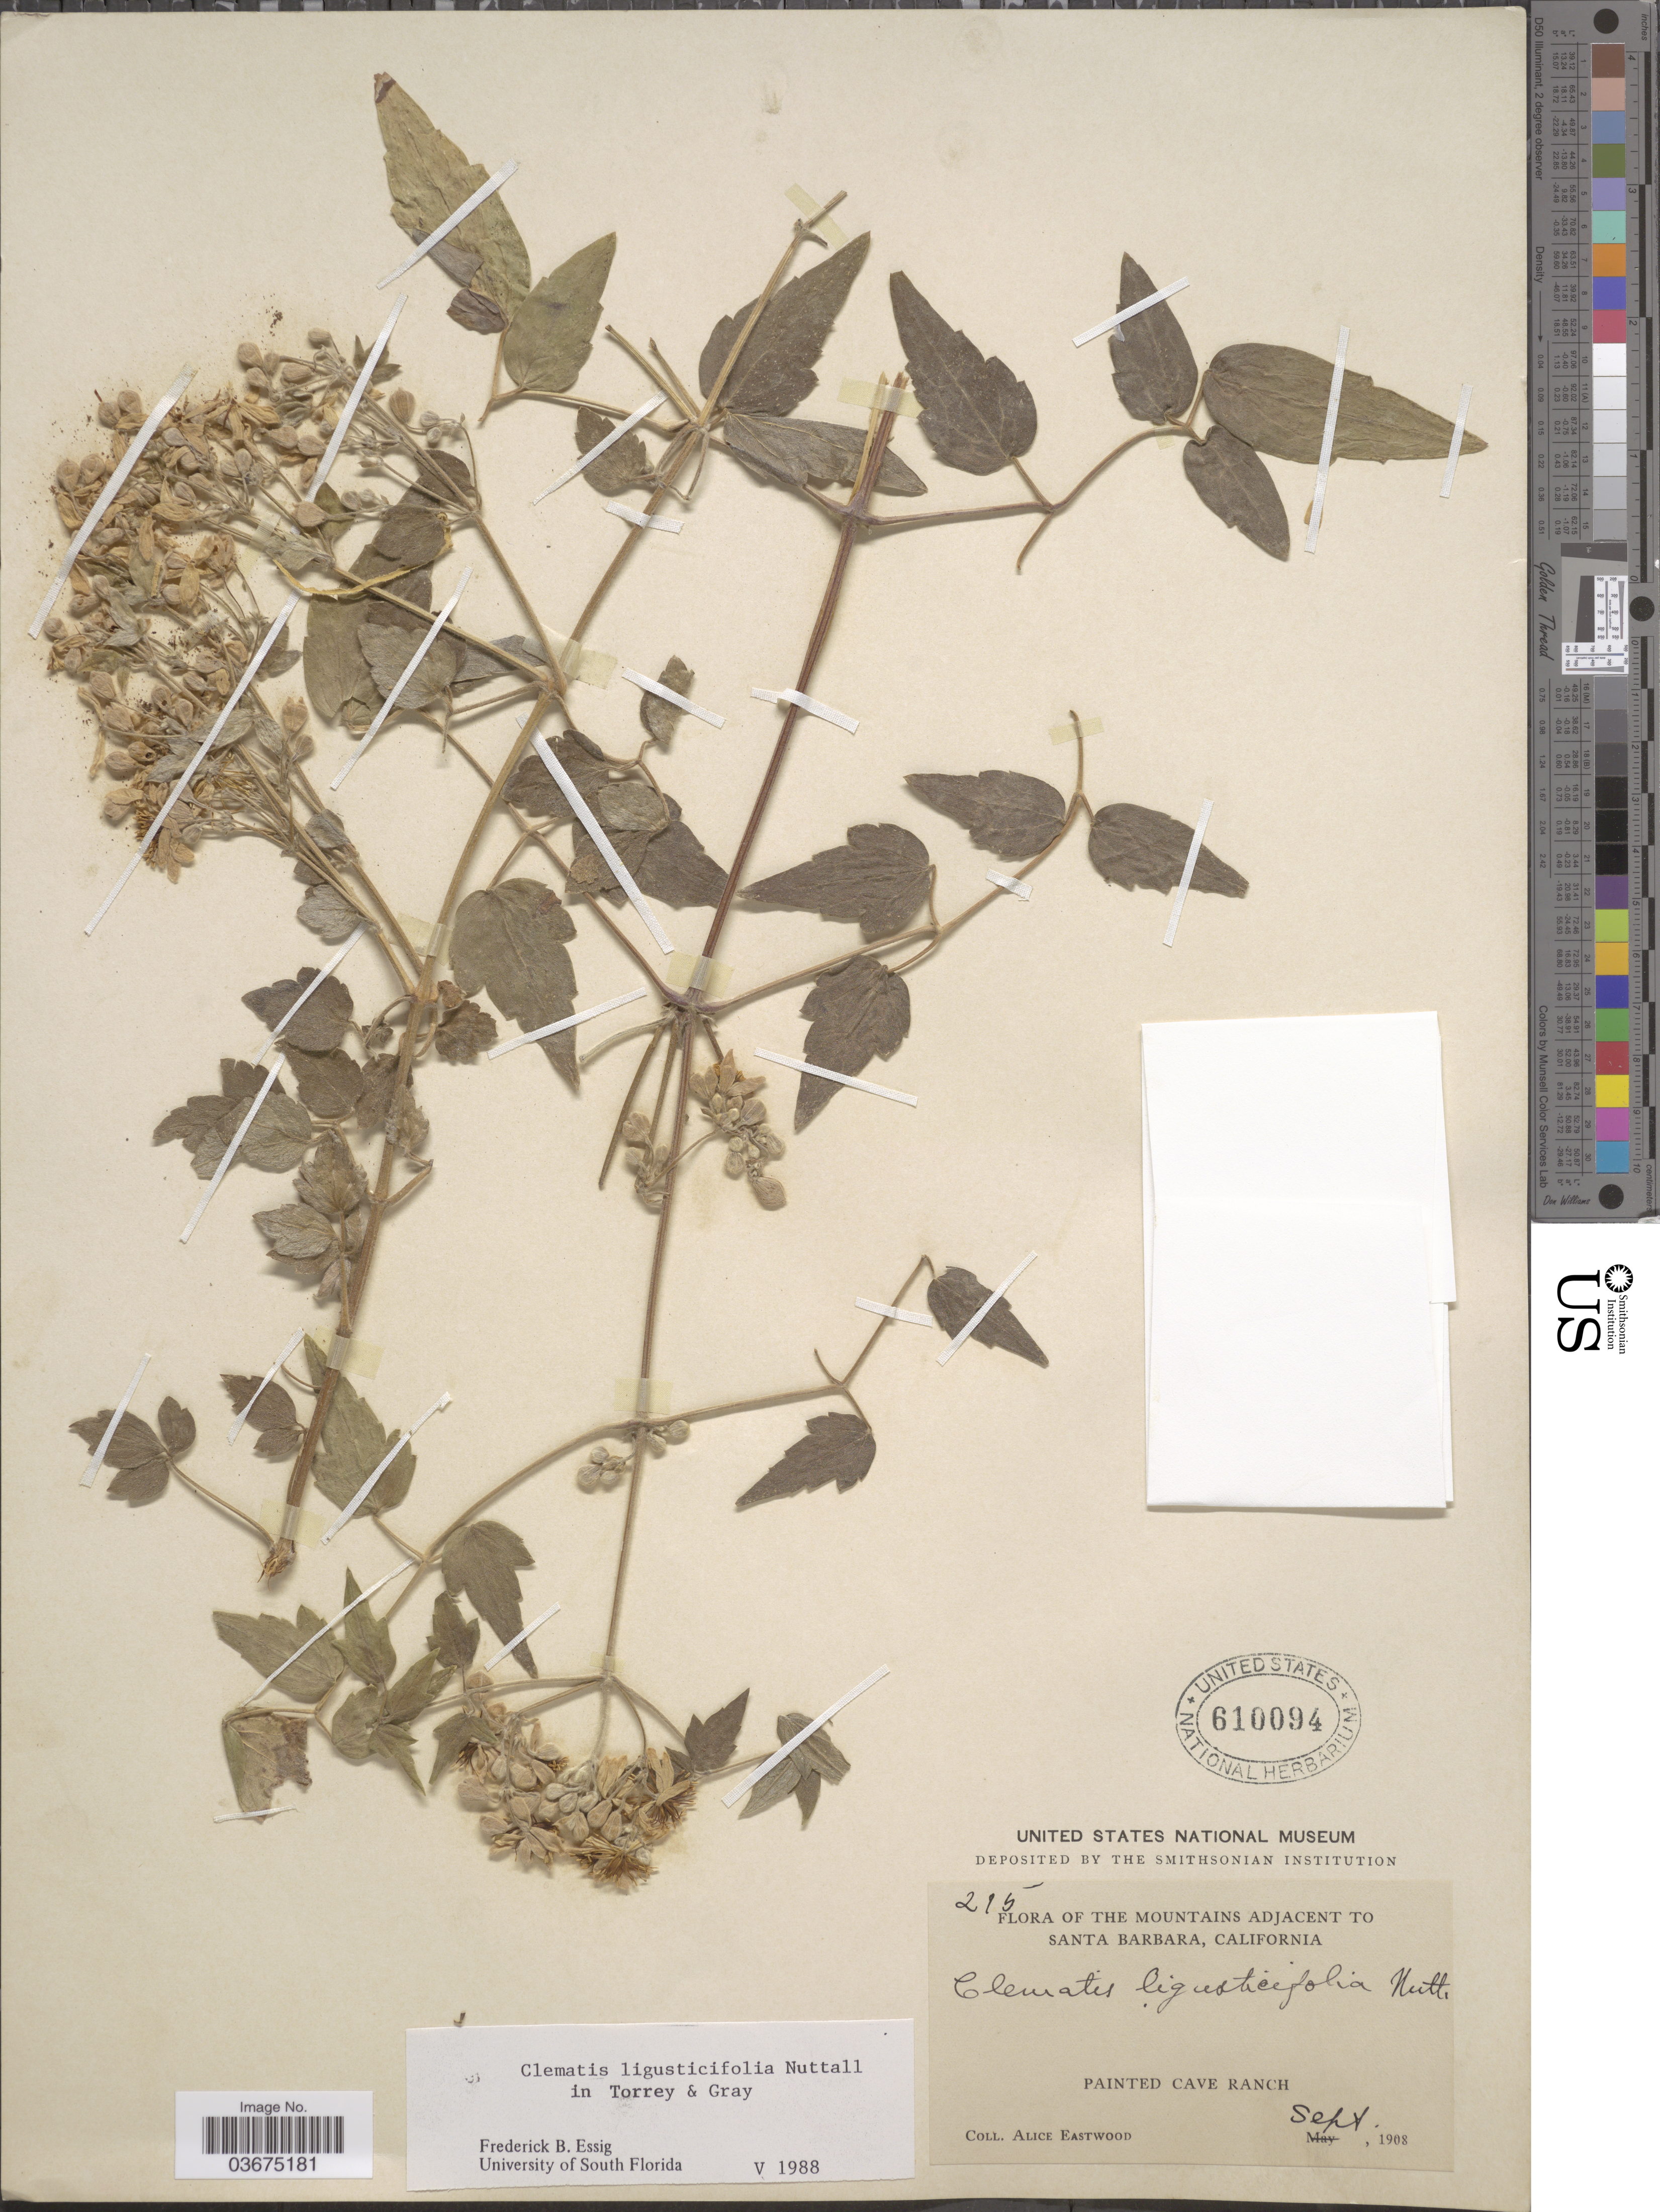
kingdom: Plantae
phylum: Tracheophyta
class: Magnoliopsida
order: Ranunculales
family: Ranunculaceae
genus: Clematis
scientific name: Clematis ligusticifolia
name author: Nutt.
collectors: A. Eastwood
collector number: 215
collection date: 1908-09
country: United States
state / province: California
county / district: Santa Barbara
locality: The mountains adjacent to Santa Barbara. Painted Cave Ranch.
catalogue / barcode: US 610094